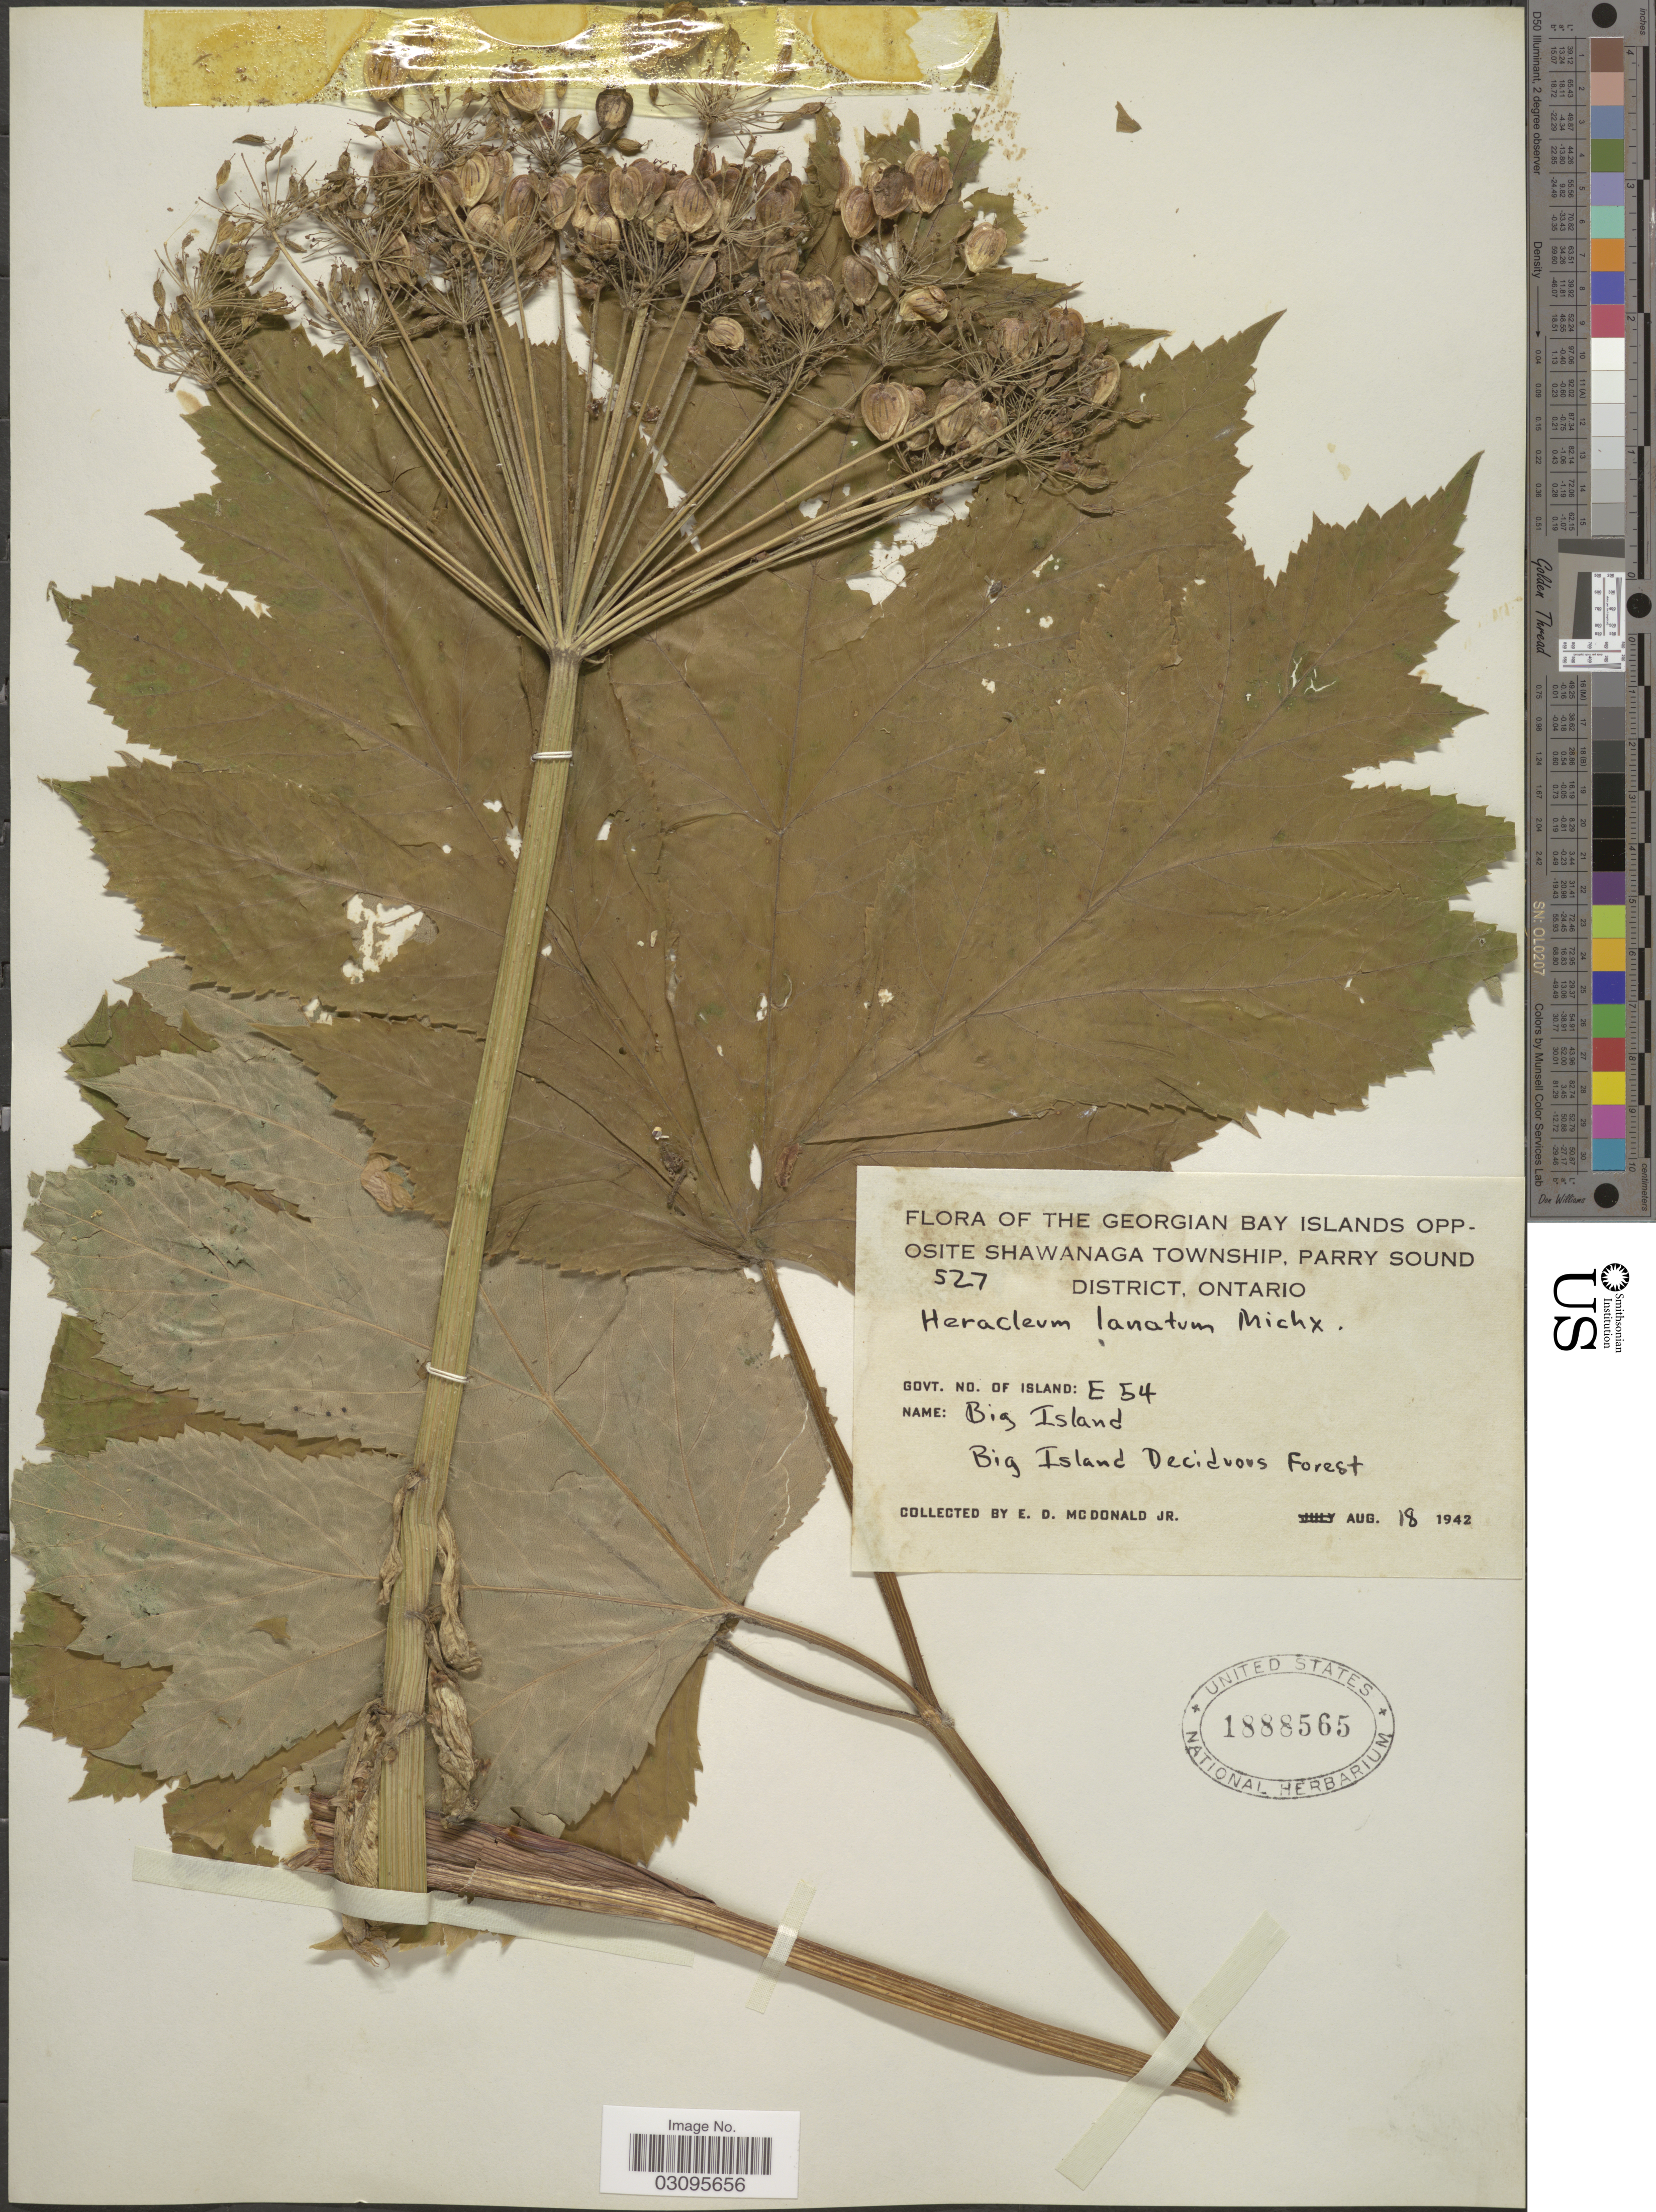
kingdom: Plantae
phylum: Tracheophyta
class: Magnoliopsida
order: Apiales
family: Apiaceae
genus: Heracleum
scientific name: Heracleum lanatum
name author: Michx.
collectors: E. D. McDonald Jr.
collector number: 527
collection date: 1942-08-18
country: Canada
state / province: Ontario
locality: The Georgian Bay Islands Opposite Shawanaga Township, Parry Sound District, Ontario.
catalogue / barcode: US 1888565